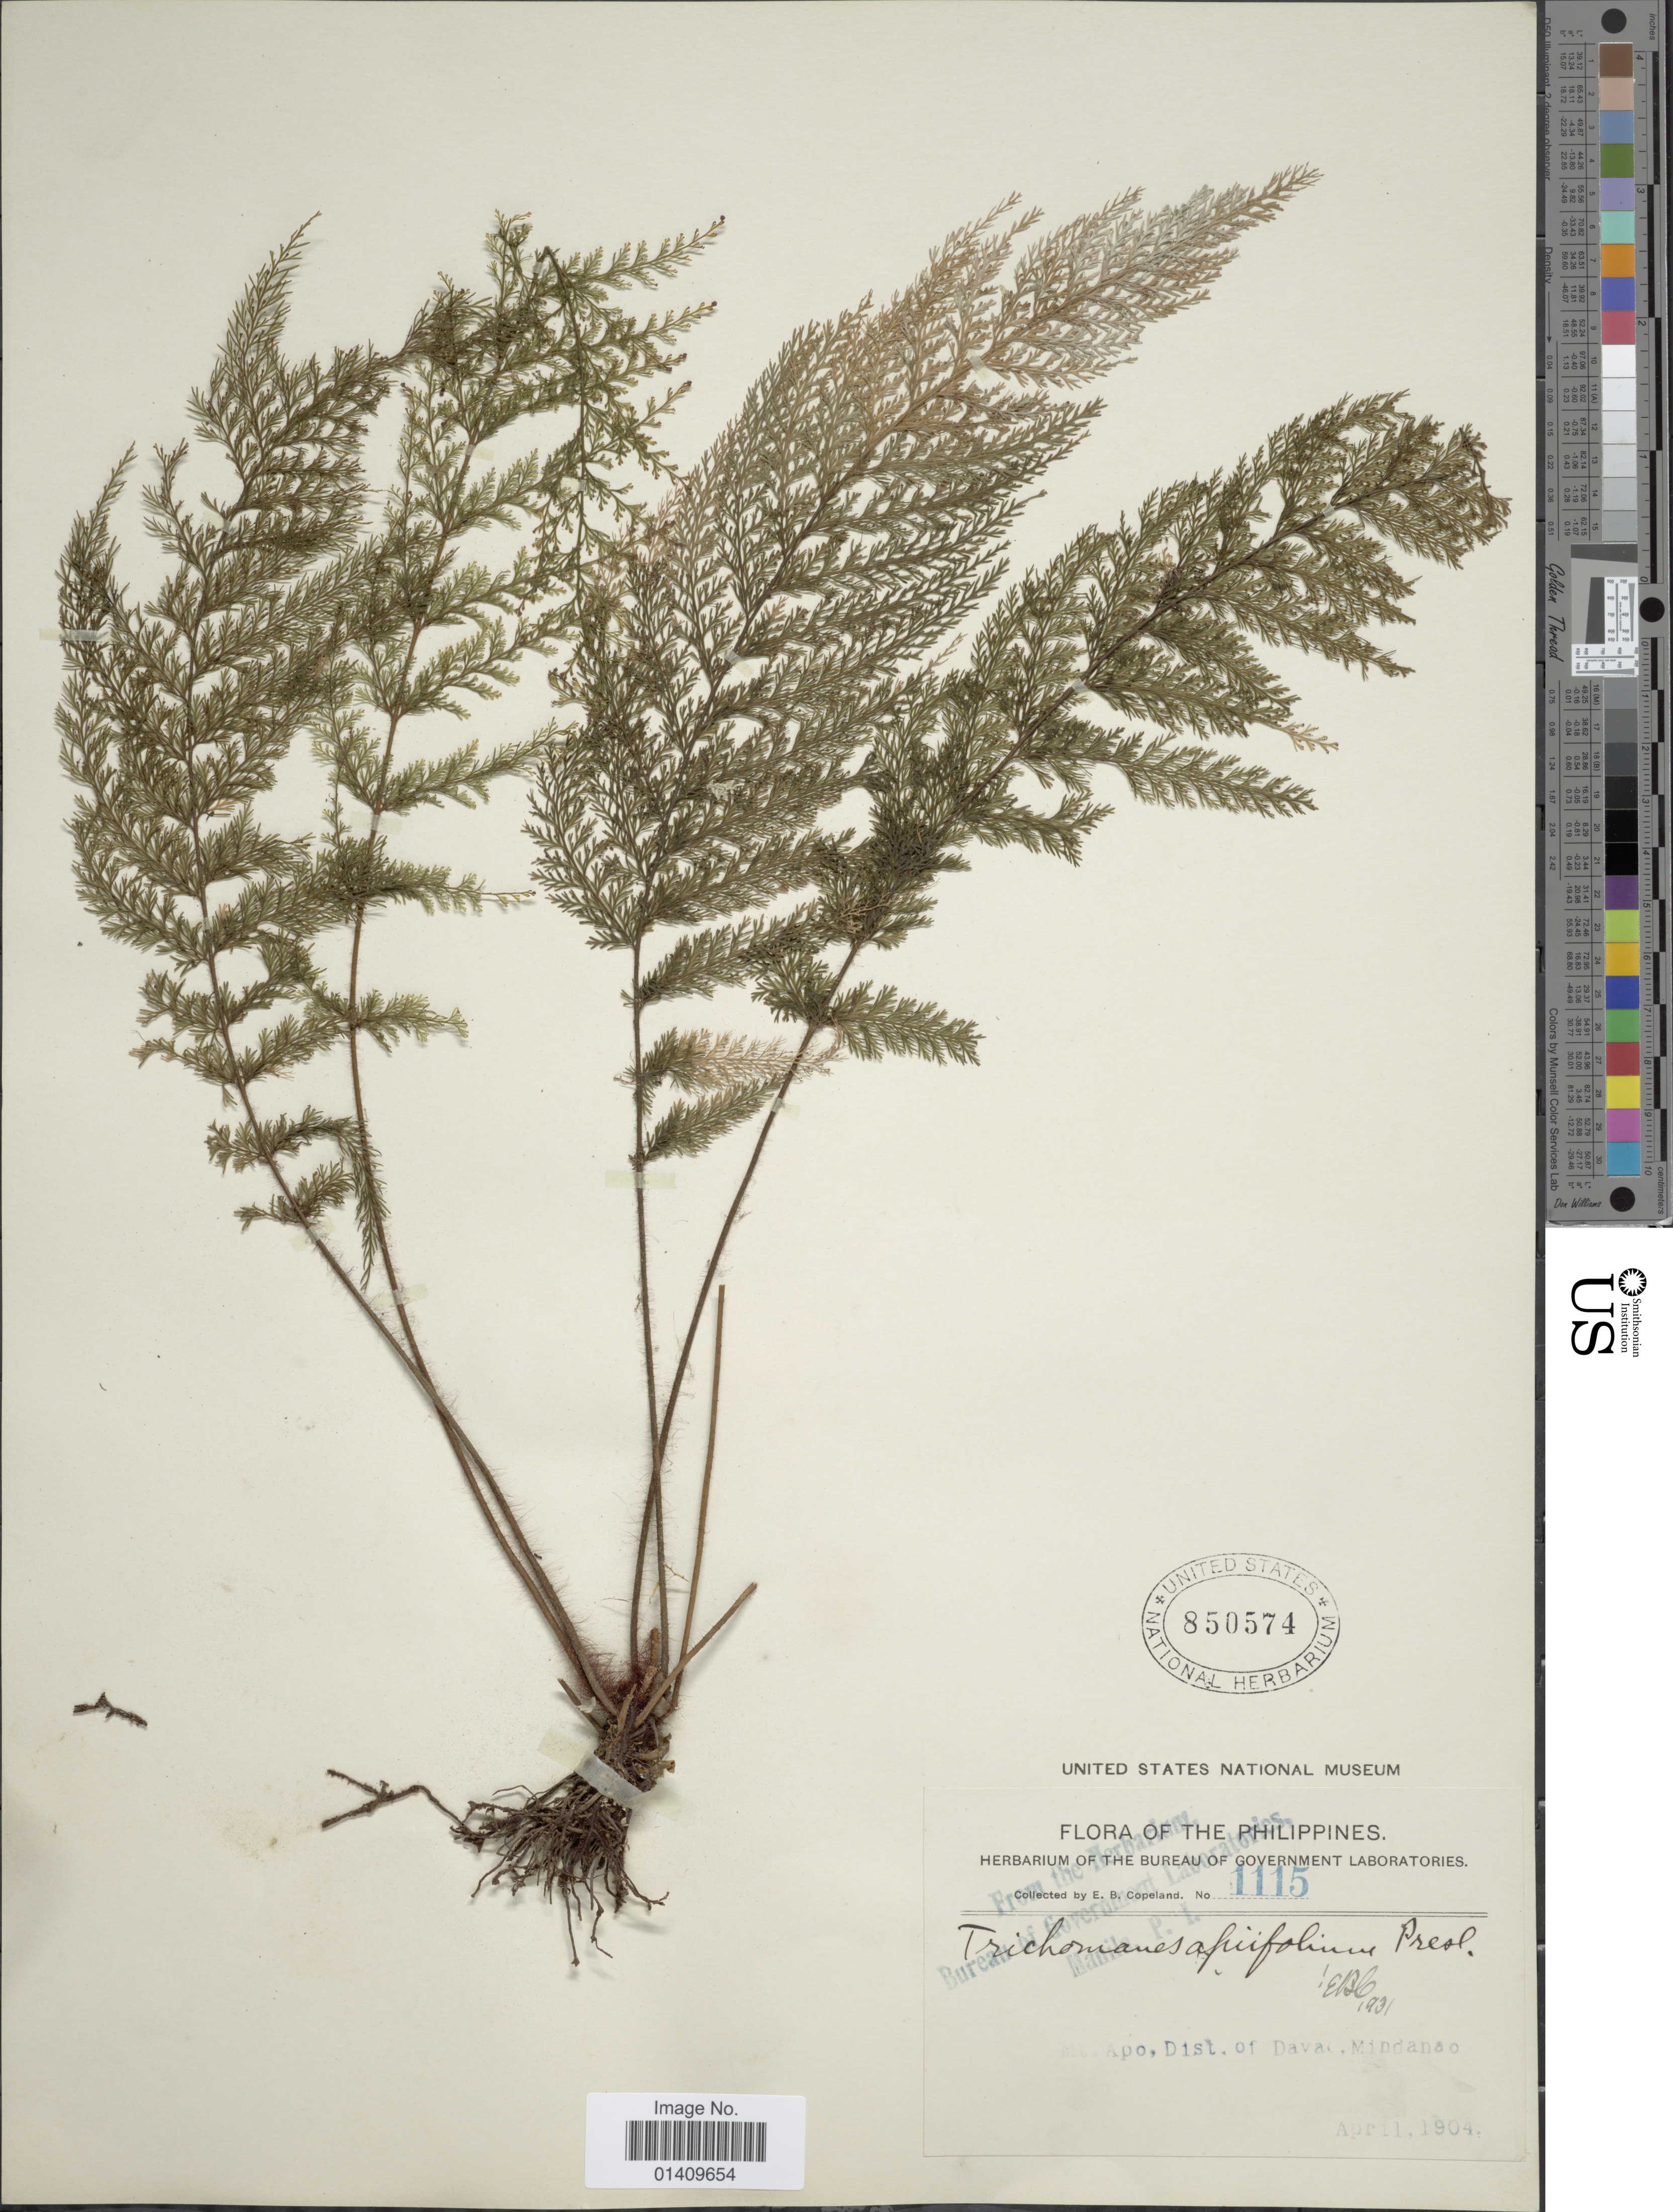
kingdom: Plantae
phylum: Tracheophyta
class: Polypodiopsida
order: Hymenophyllales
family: Hymenophyllaceae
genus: Callistopteris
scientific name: Callistopteris apiifolia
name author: (C. Presl) Copel.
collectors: E. B. Copeland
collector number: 1115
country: Philippines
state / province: Davao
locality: Mt. Apo, Dist of Davao Mindanao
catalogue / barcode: US 850574